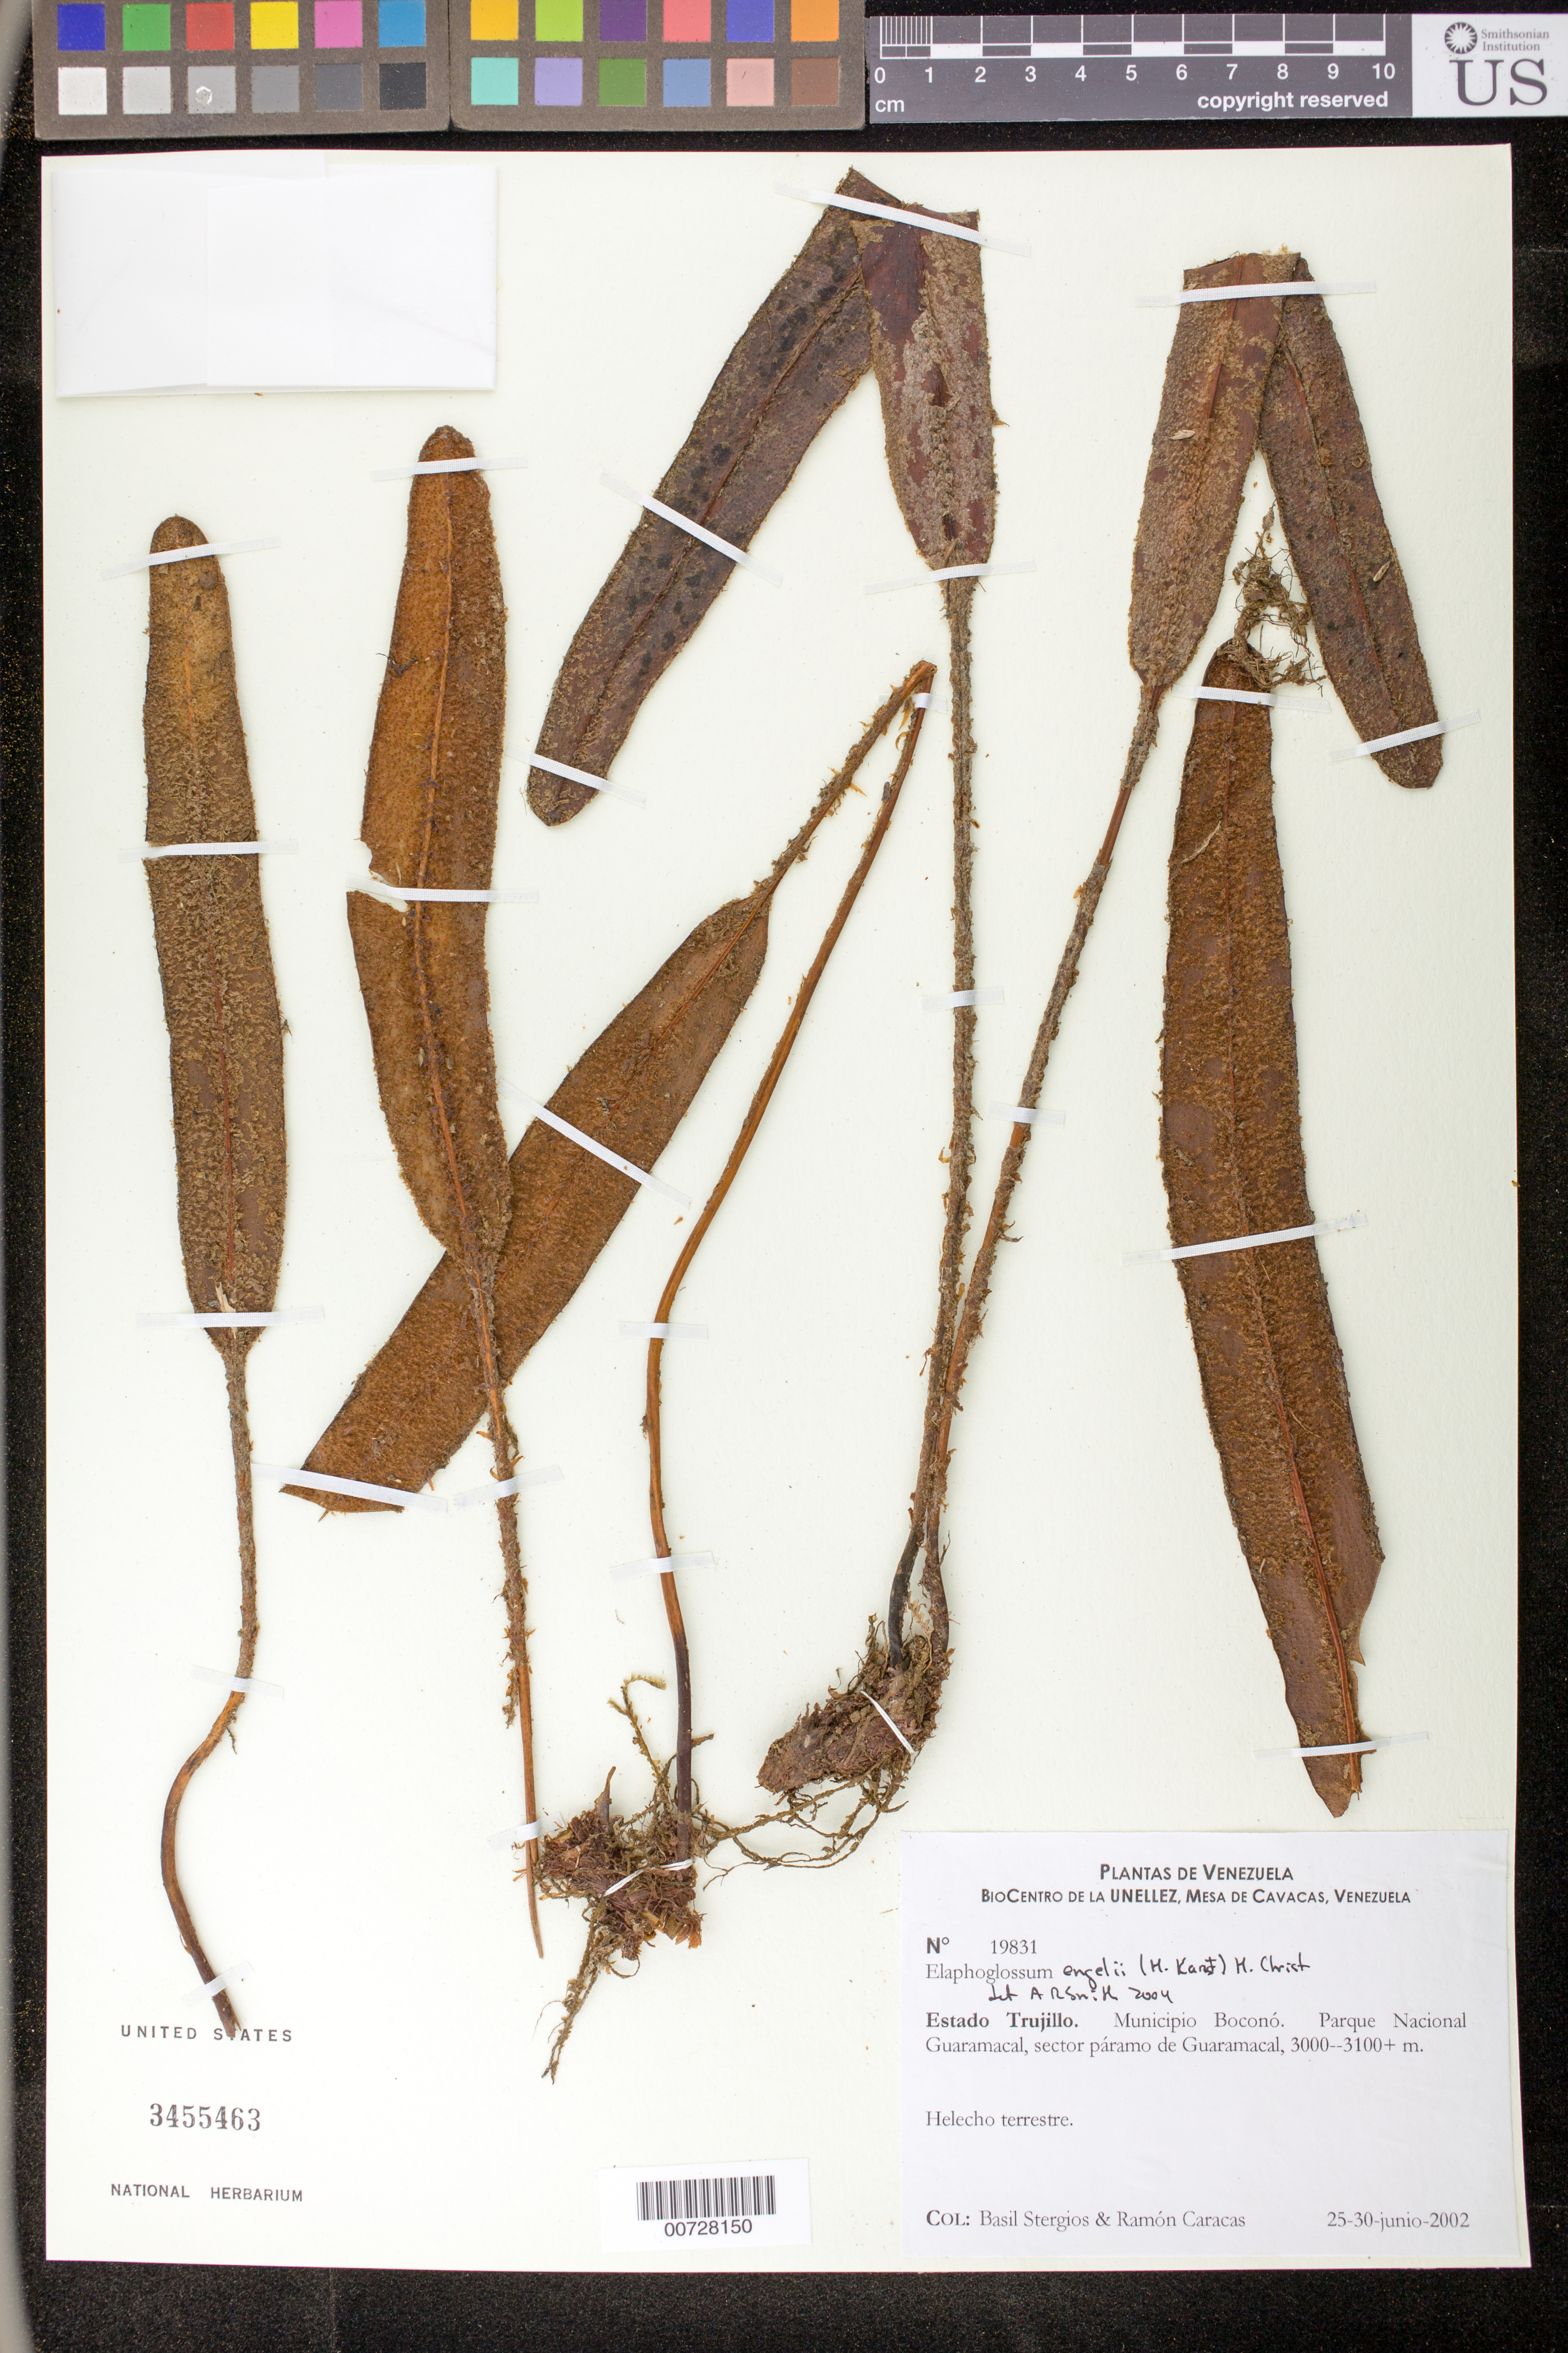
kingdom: Plantae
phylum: Tracheophyta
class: Polypodiopsida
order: Polypodiales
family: Dryopteridaceae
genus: Elaphoglossum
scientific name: Elaphoglossum engelii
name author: (H. Karst.) Christ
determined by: Smith, Alan R., (UC)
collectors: B. G. Stergios & R. Caracas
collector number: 19831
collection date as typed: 25 Jun 2002 to 30 Jun 2002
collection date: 2002-06-25/2002-06-30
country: Venezuela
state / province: Trujillo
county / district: Boconó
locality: Parque Nacional Guaramacal, páramo de Guaramacal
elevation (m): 3000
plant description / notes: PORT, UC, US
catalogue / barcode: US 3455463